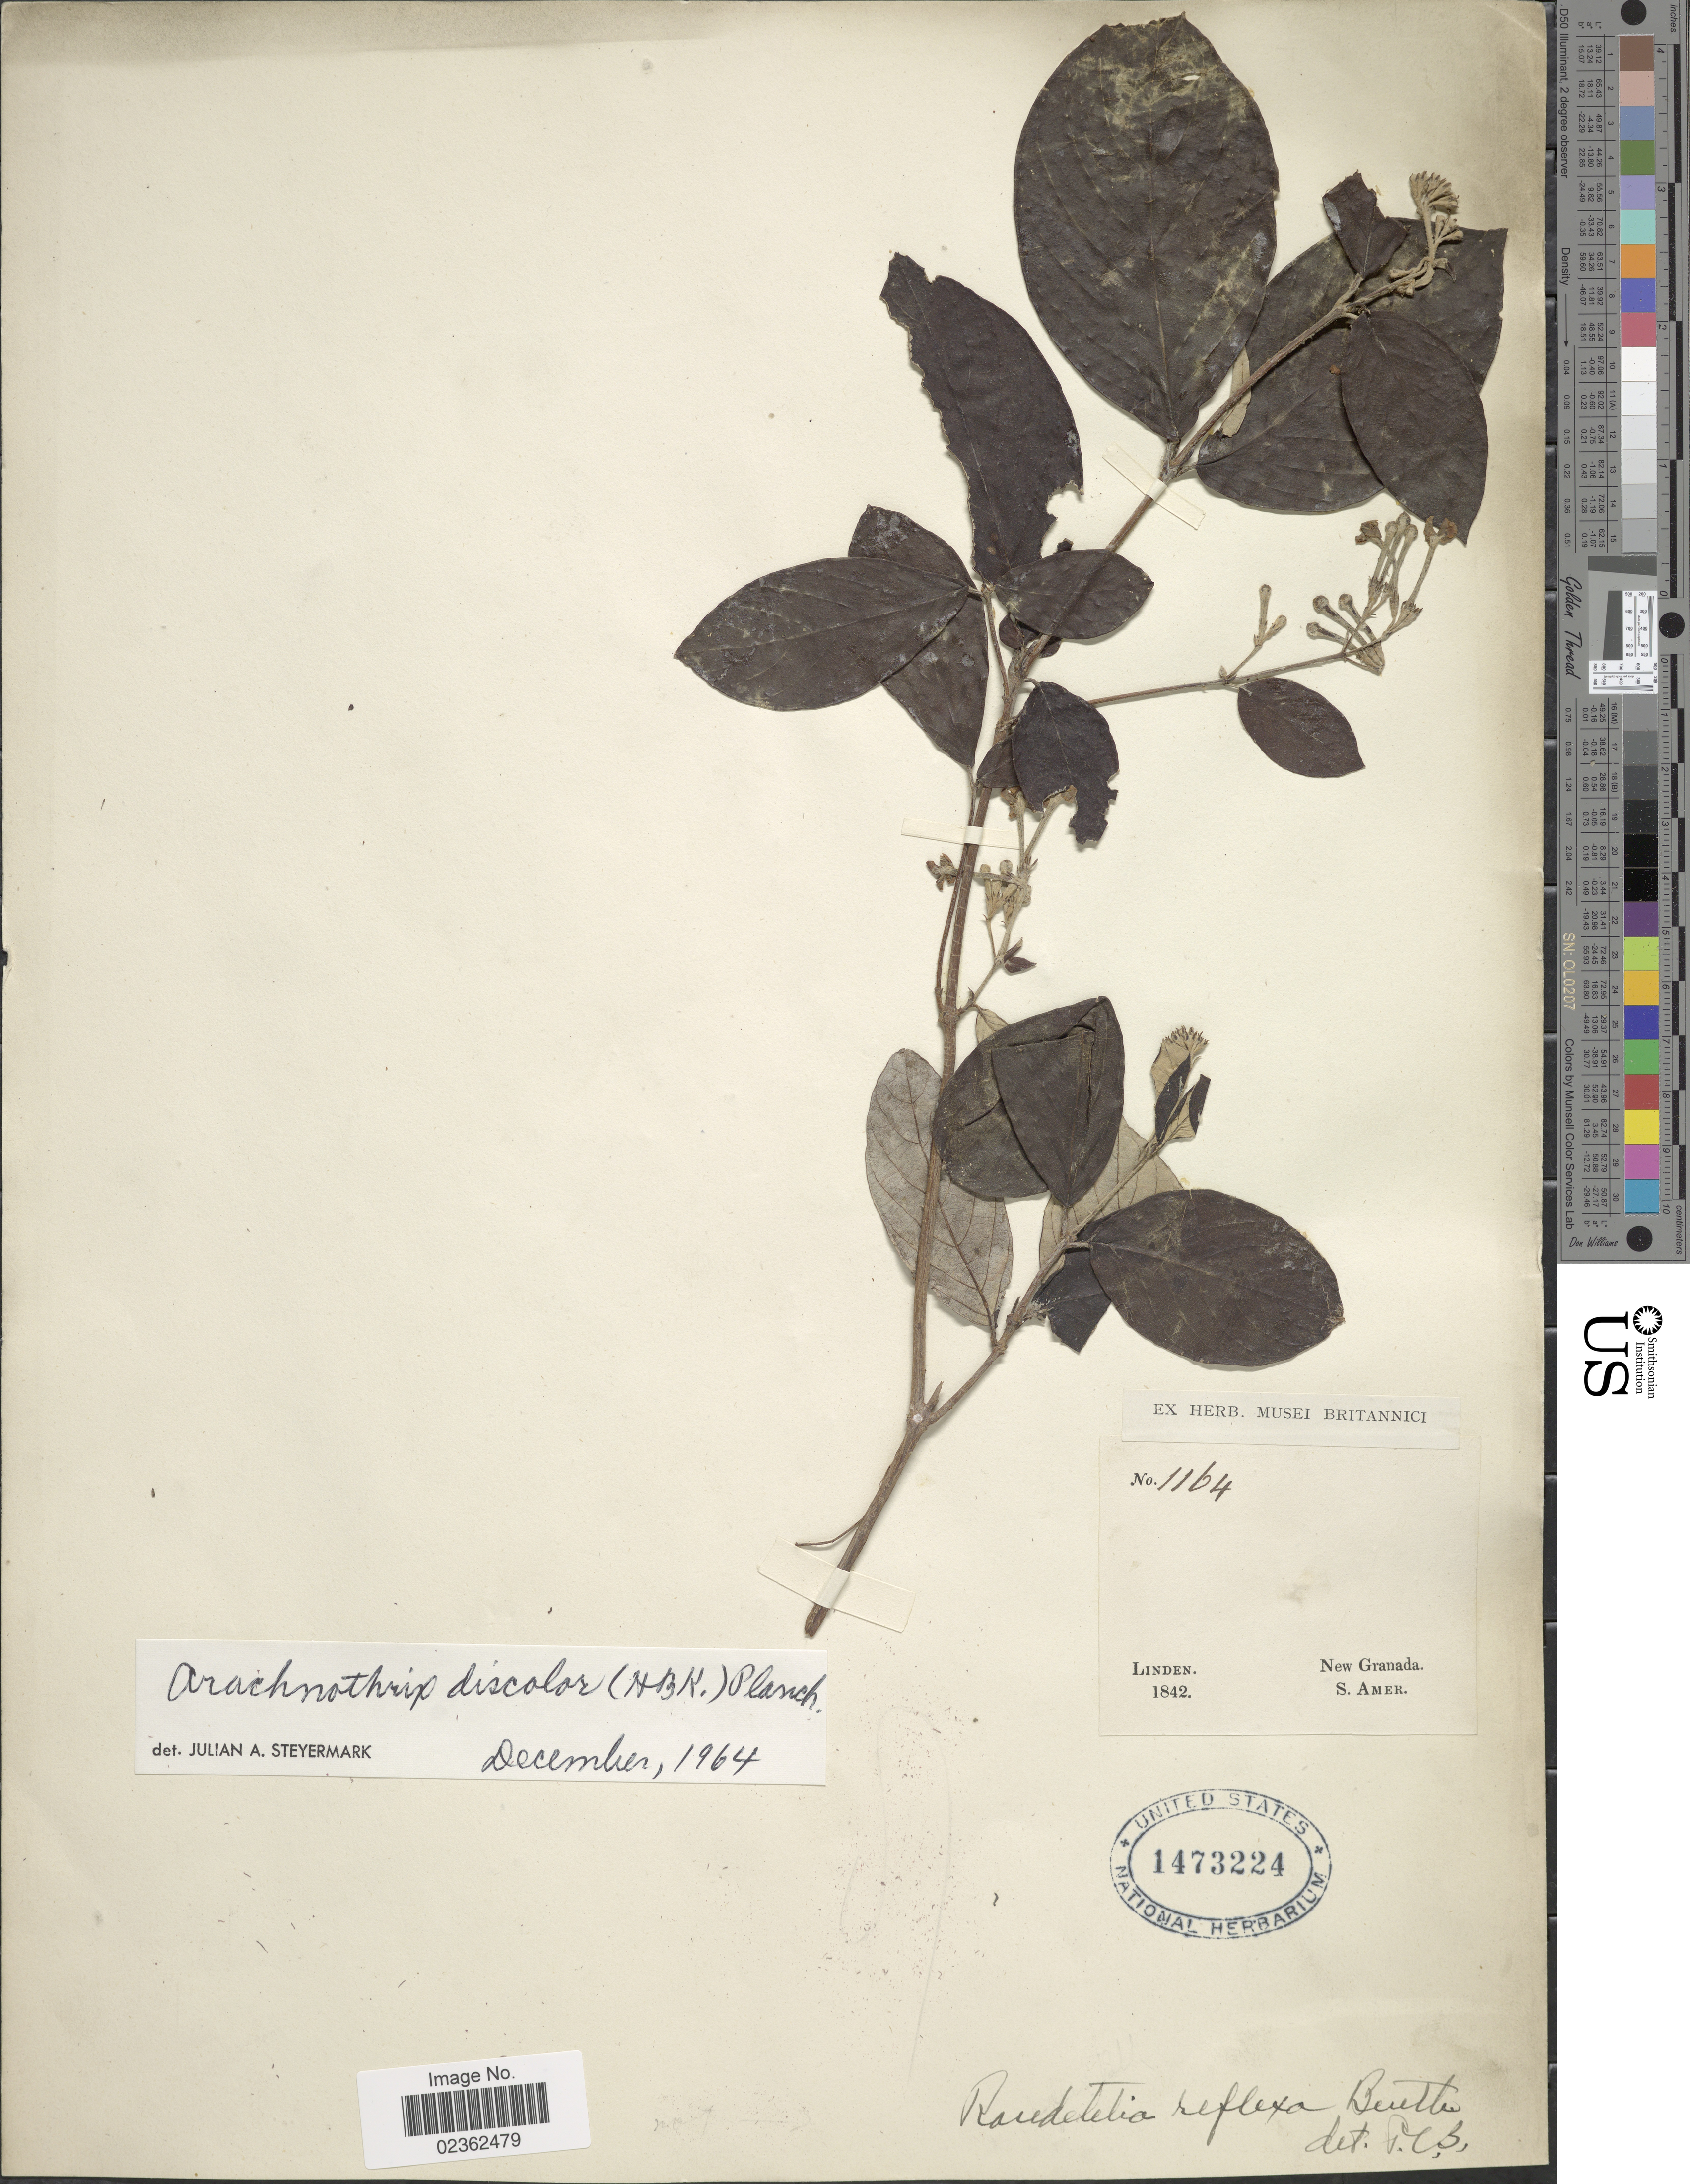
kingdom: Plantae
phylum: Tracheophyta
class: Magnoliopsida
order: Gentianales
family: Rubiaceae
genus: Arachnothryx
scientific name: Arachnothryx discolor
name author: (Kunth) Planch.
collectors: -- Linden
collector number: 1164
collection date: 1842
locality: New Grenada, S. Amer.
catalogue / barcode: US 1473224